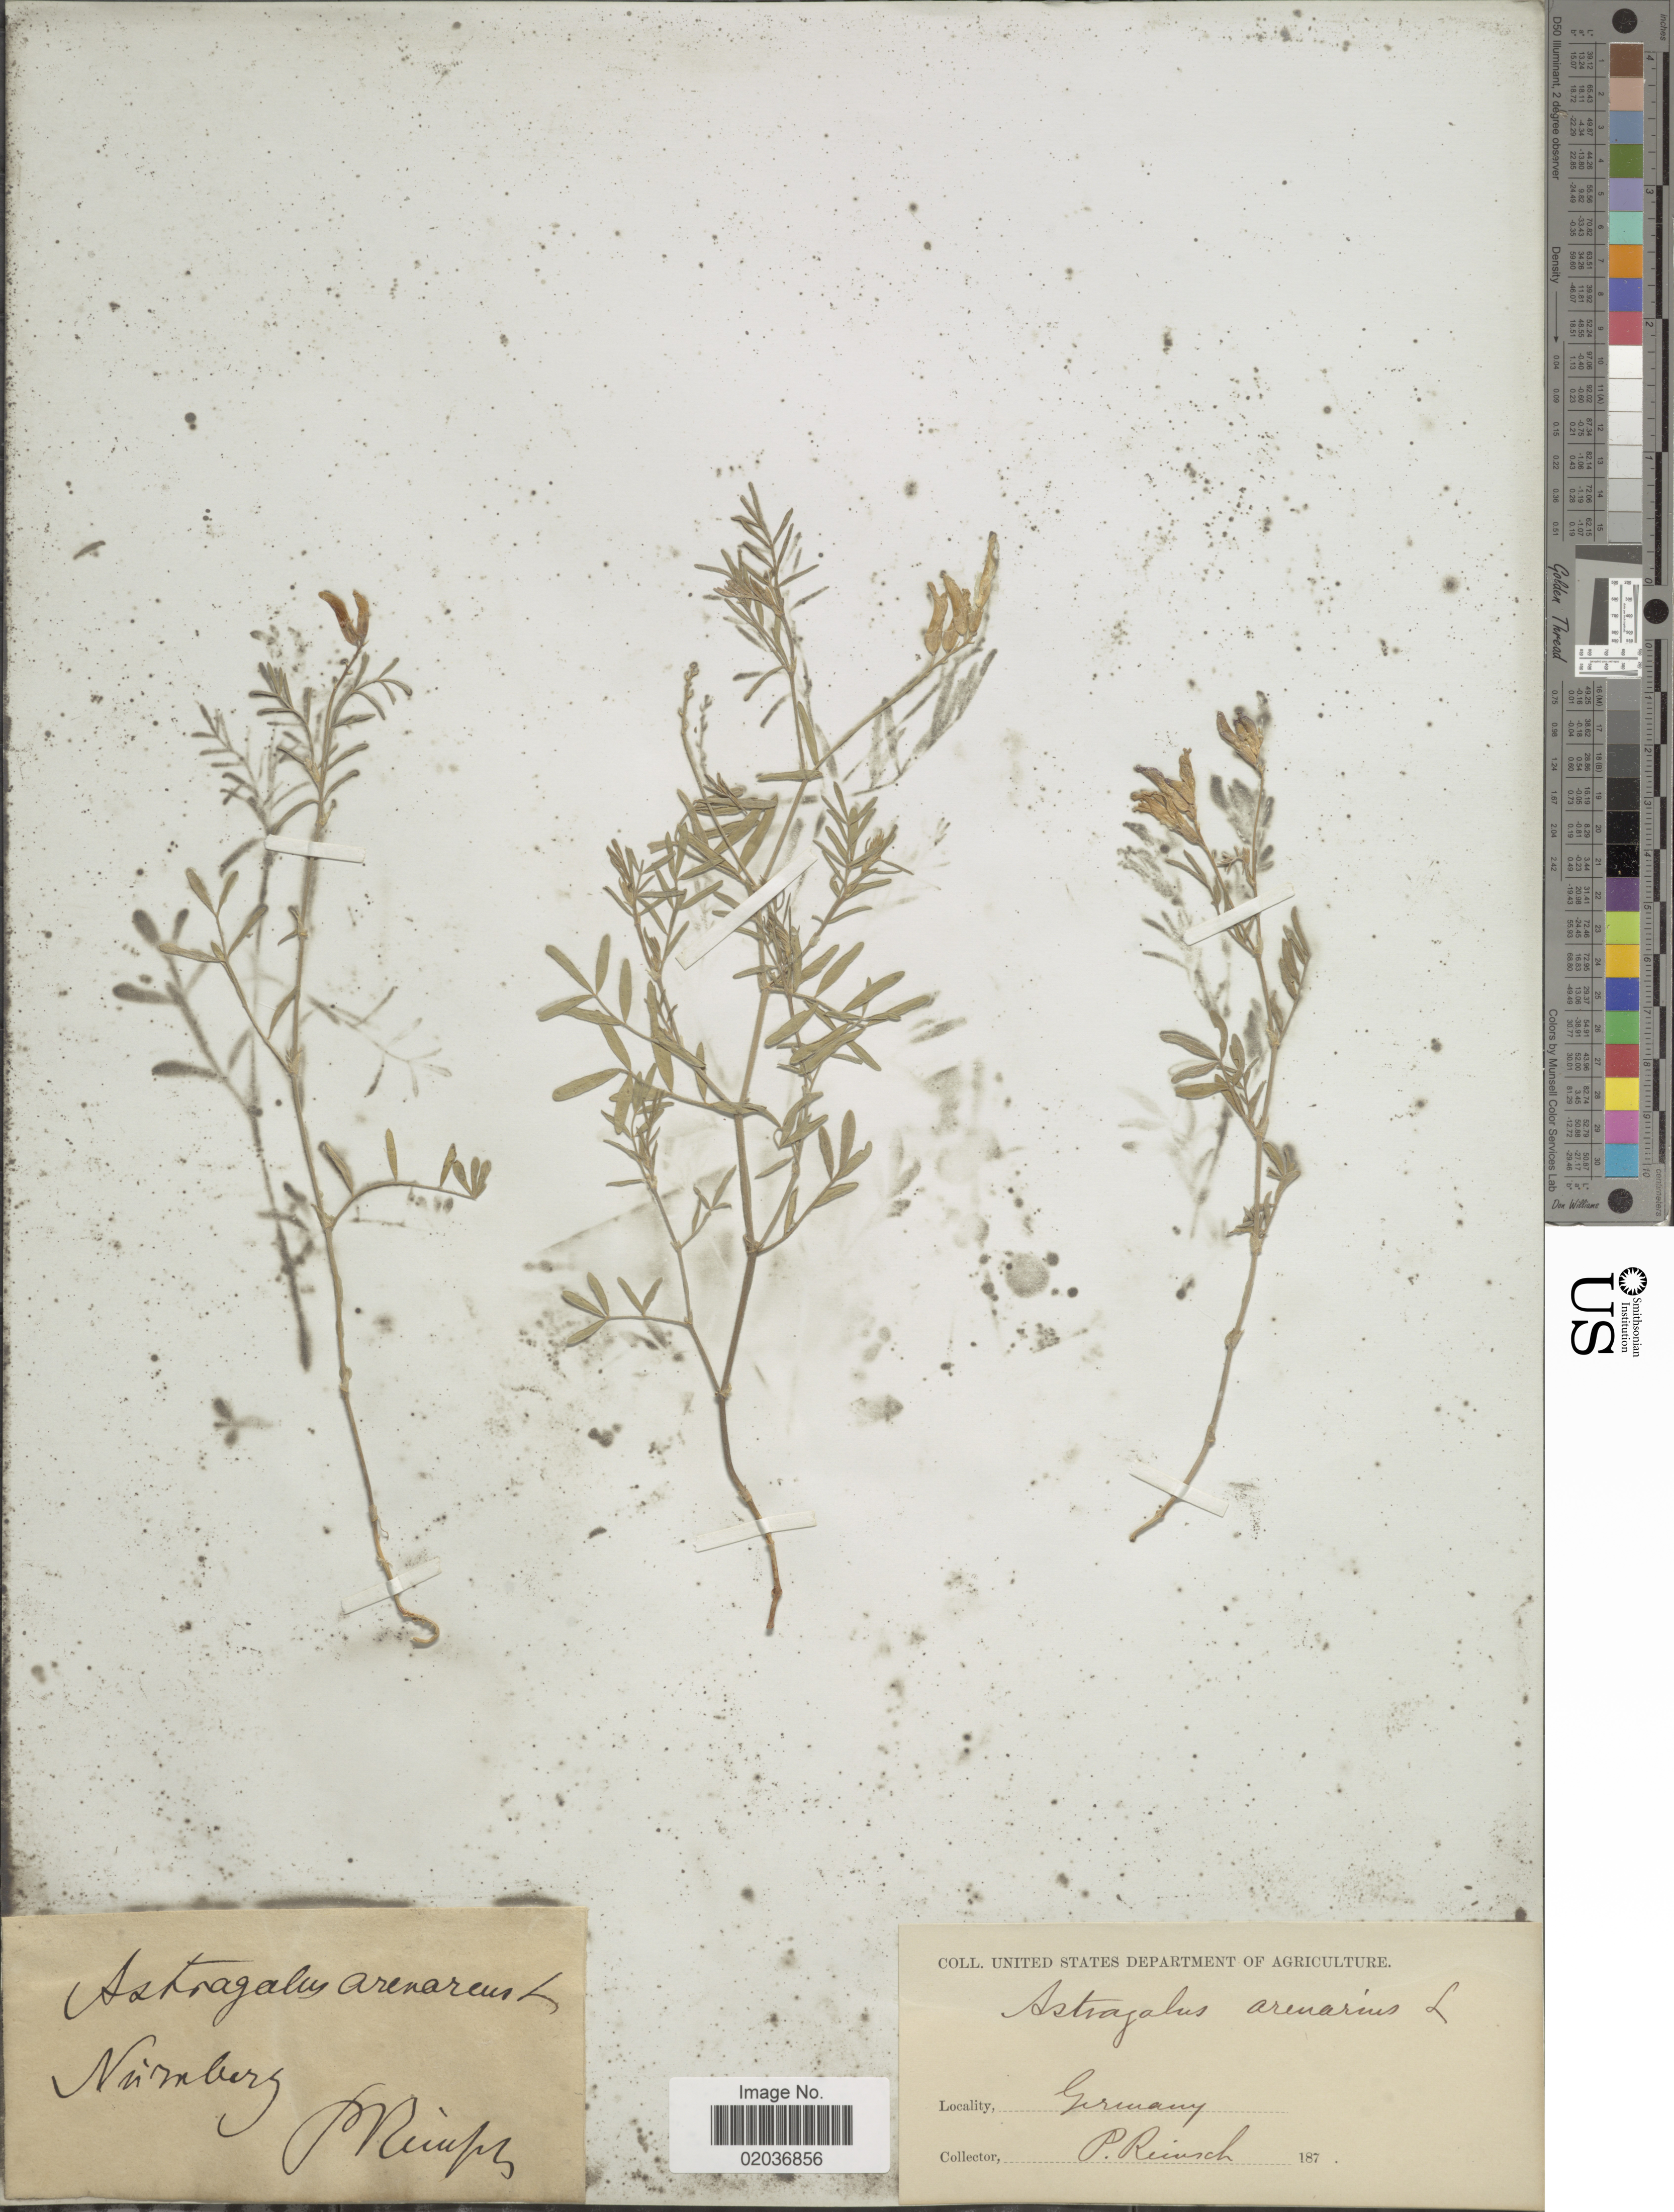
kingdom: Plantae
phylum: Tracheophyta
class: Magnoliopsida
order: Fabales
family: Fabaceae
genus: Astragalus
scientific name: Astragalus arenarius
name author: L.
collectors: P.F. Reinsch (herbarium)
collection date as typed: Transcribed d/m/y: //187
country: Germany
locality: Nürnberg